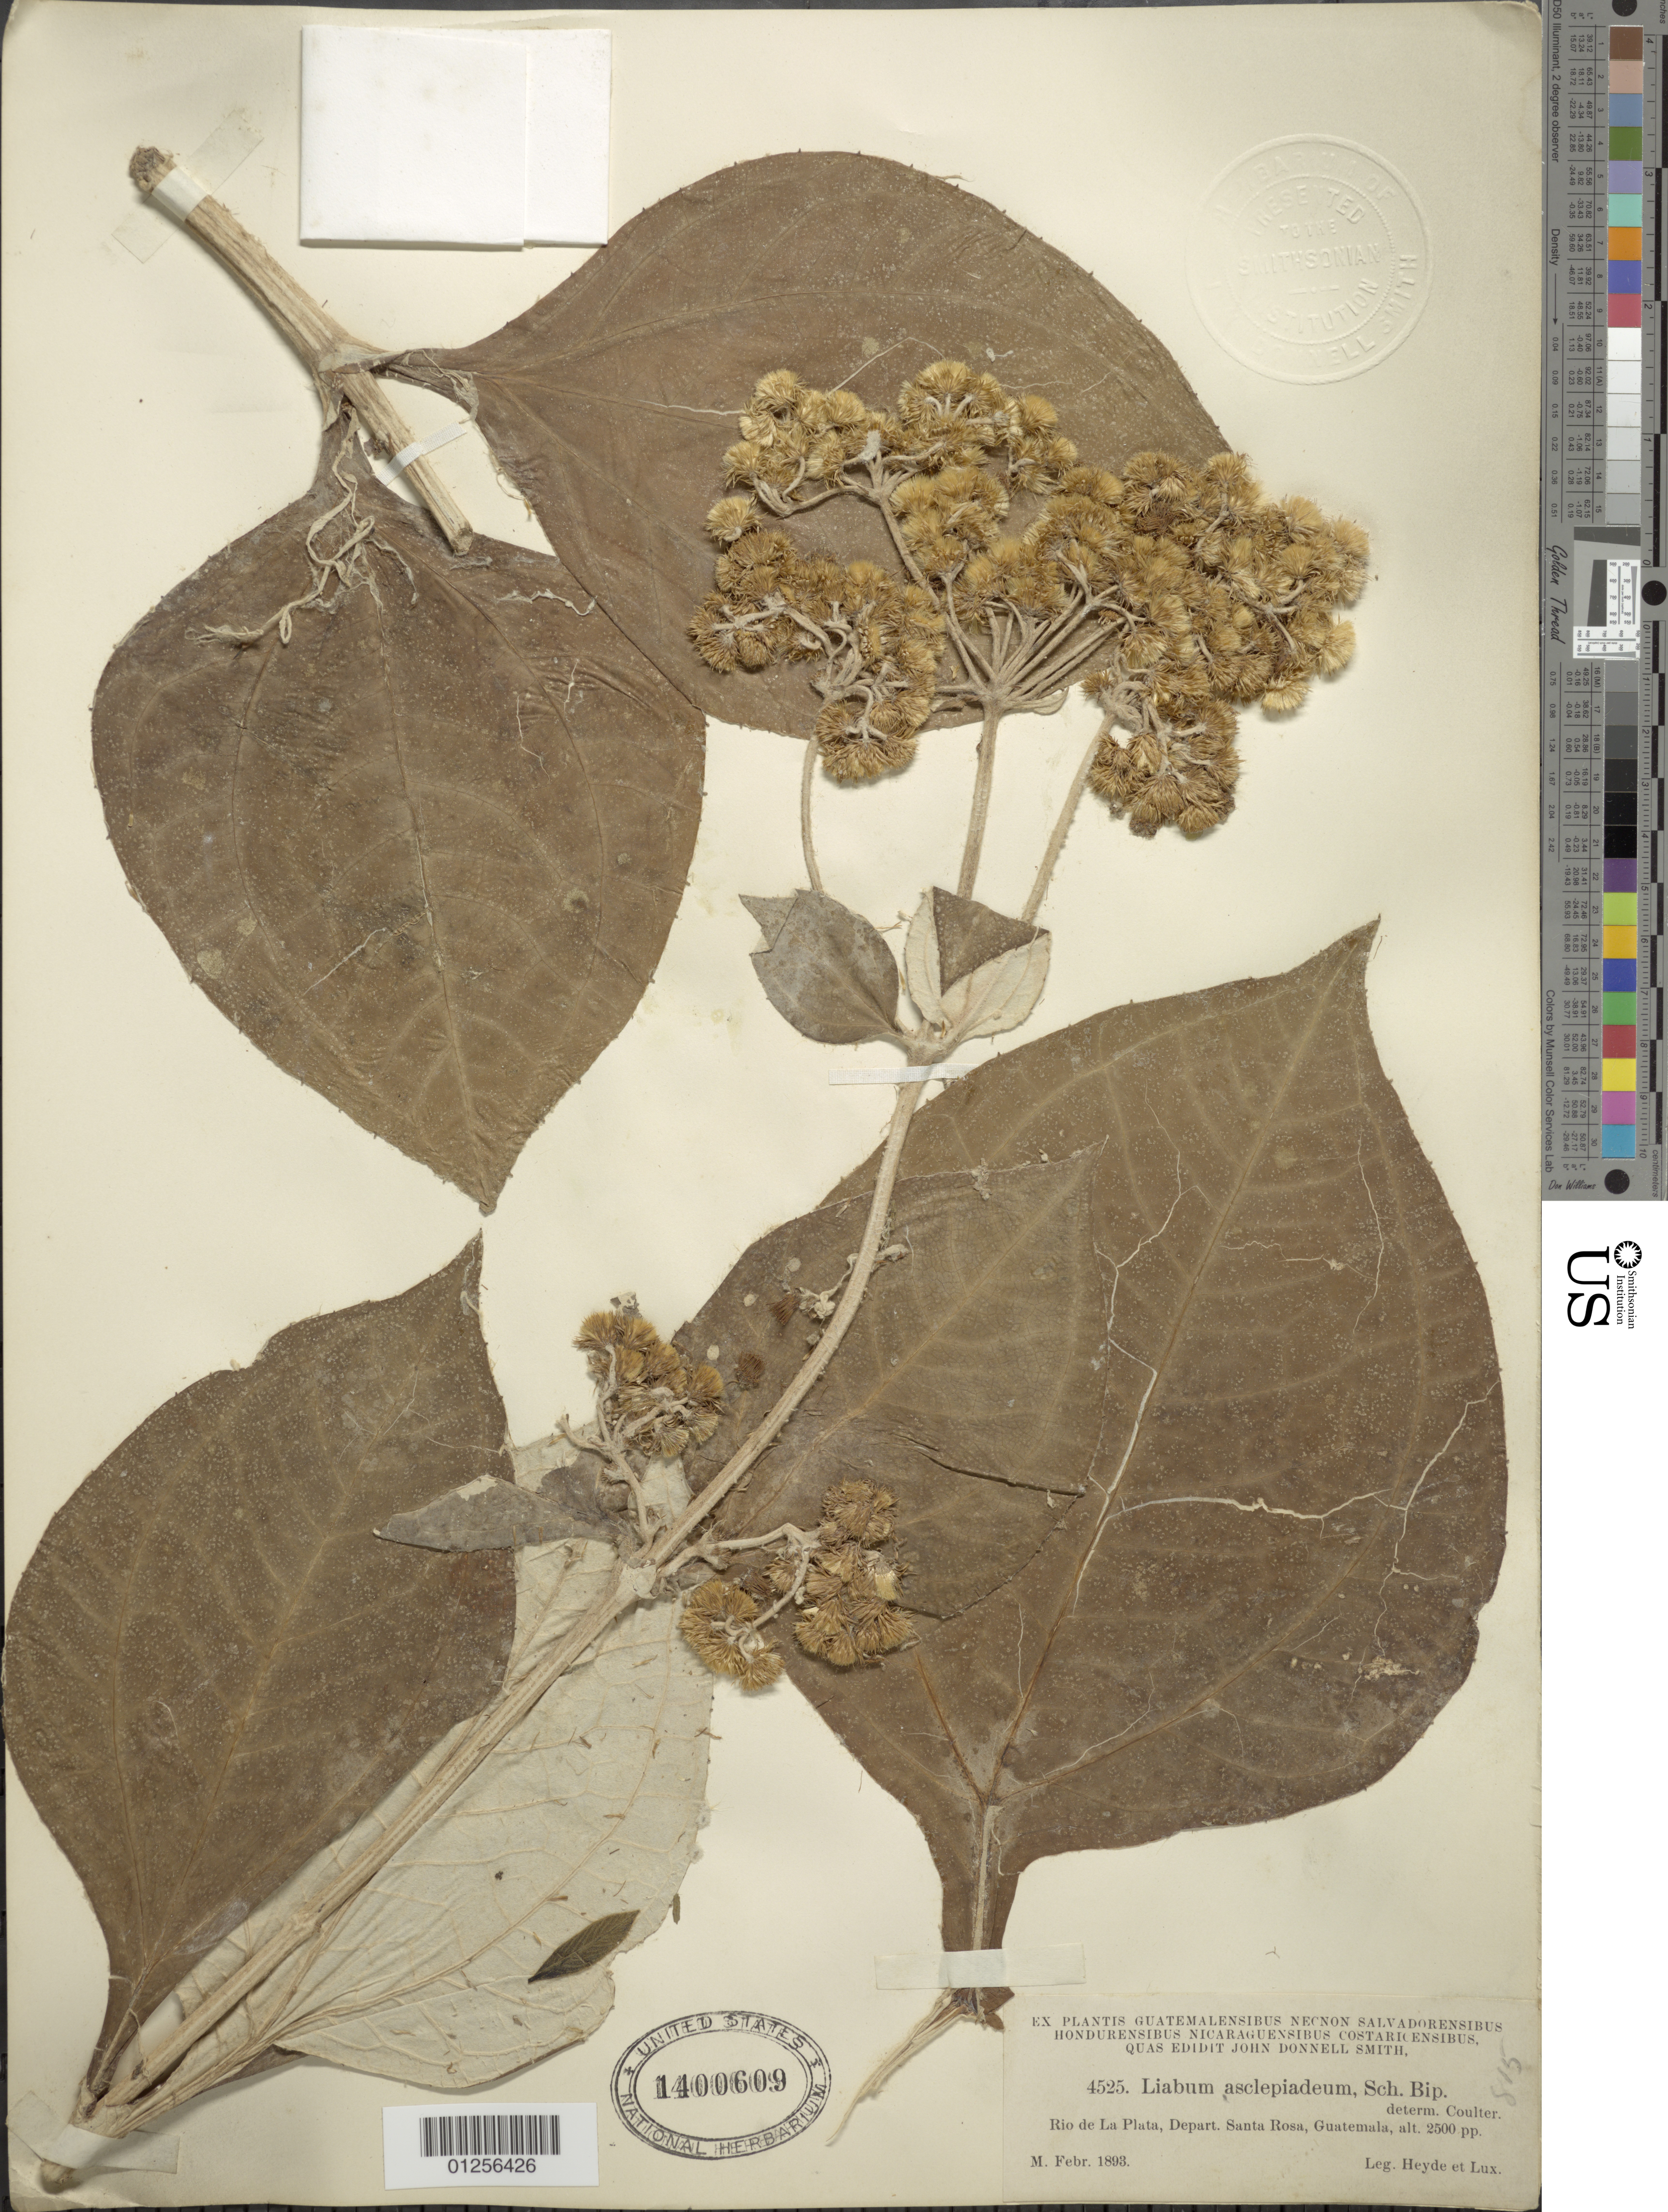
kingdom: Plantae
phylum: Tracheophyta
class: Magnoliopsida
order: Asterales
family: Asteraceae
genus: Liabum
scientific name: Liabum asclepiadeum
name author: Sch. Bip.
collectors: E. T. Heyde & Lux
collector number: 4525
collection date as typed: February 1893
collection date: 1893-02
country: Guatemala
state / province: Santa Rosa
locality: Rio de La Plata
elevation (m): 2500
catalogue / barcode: US 1400609